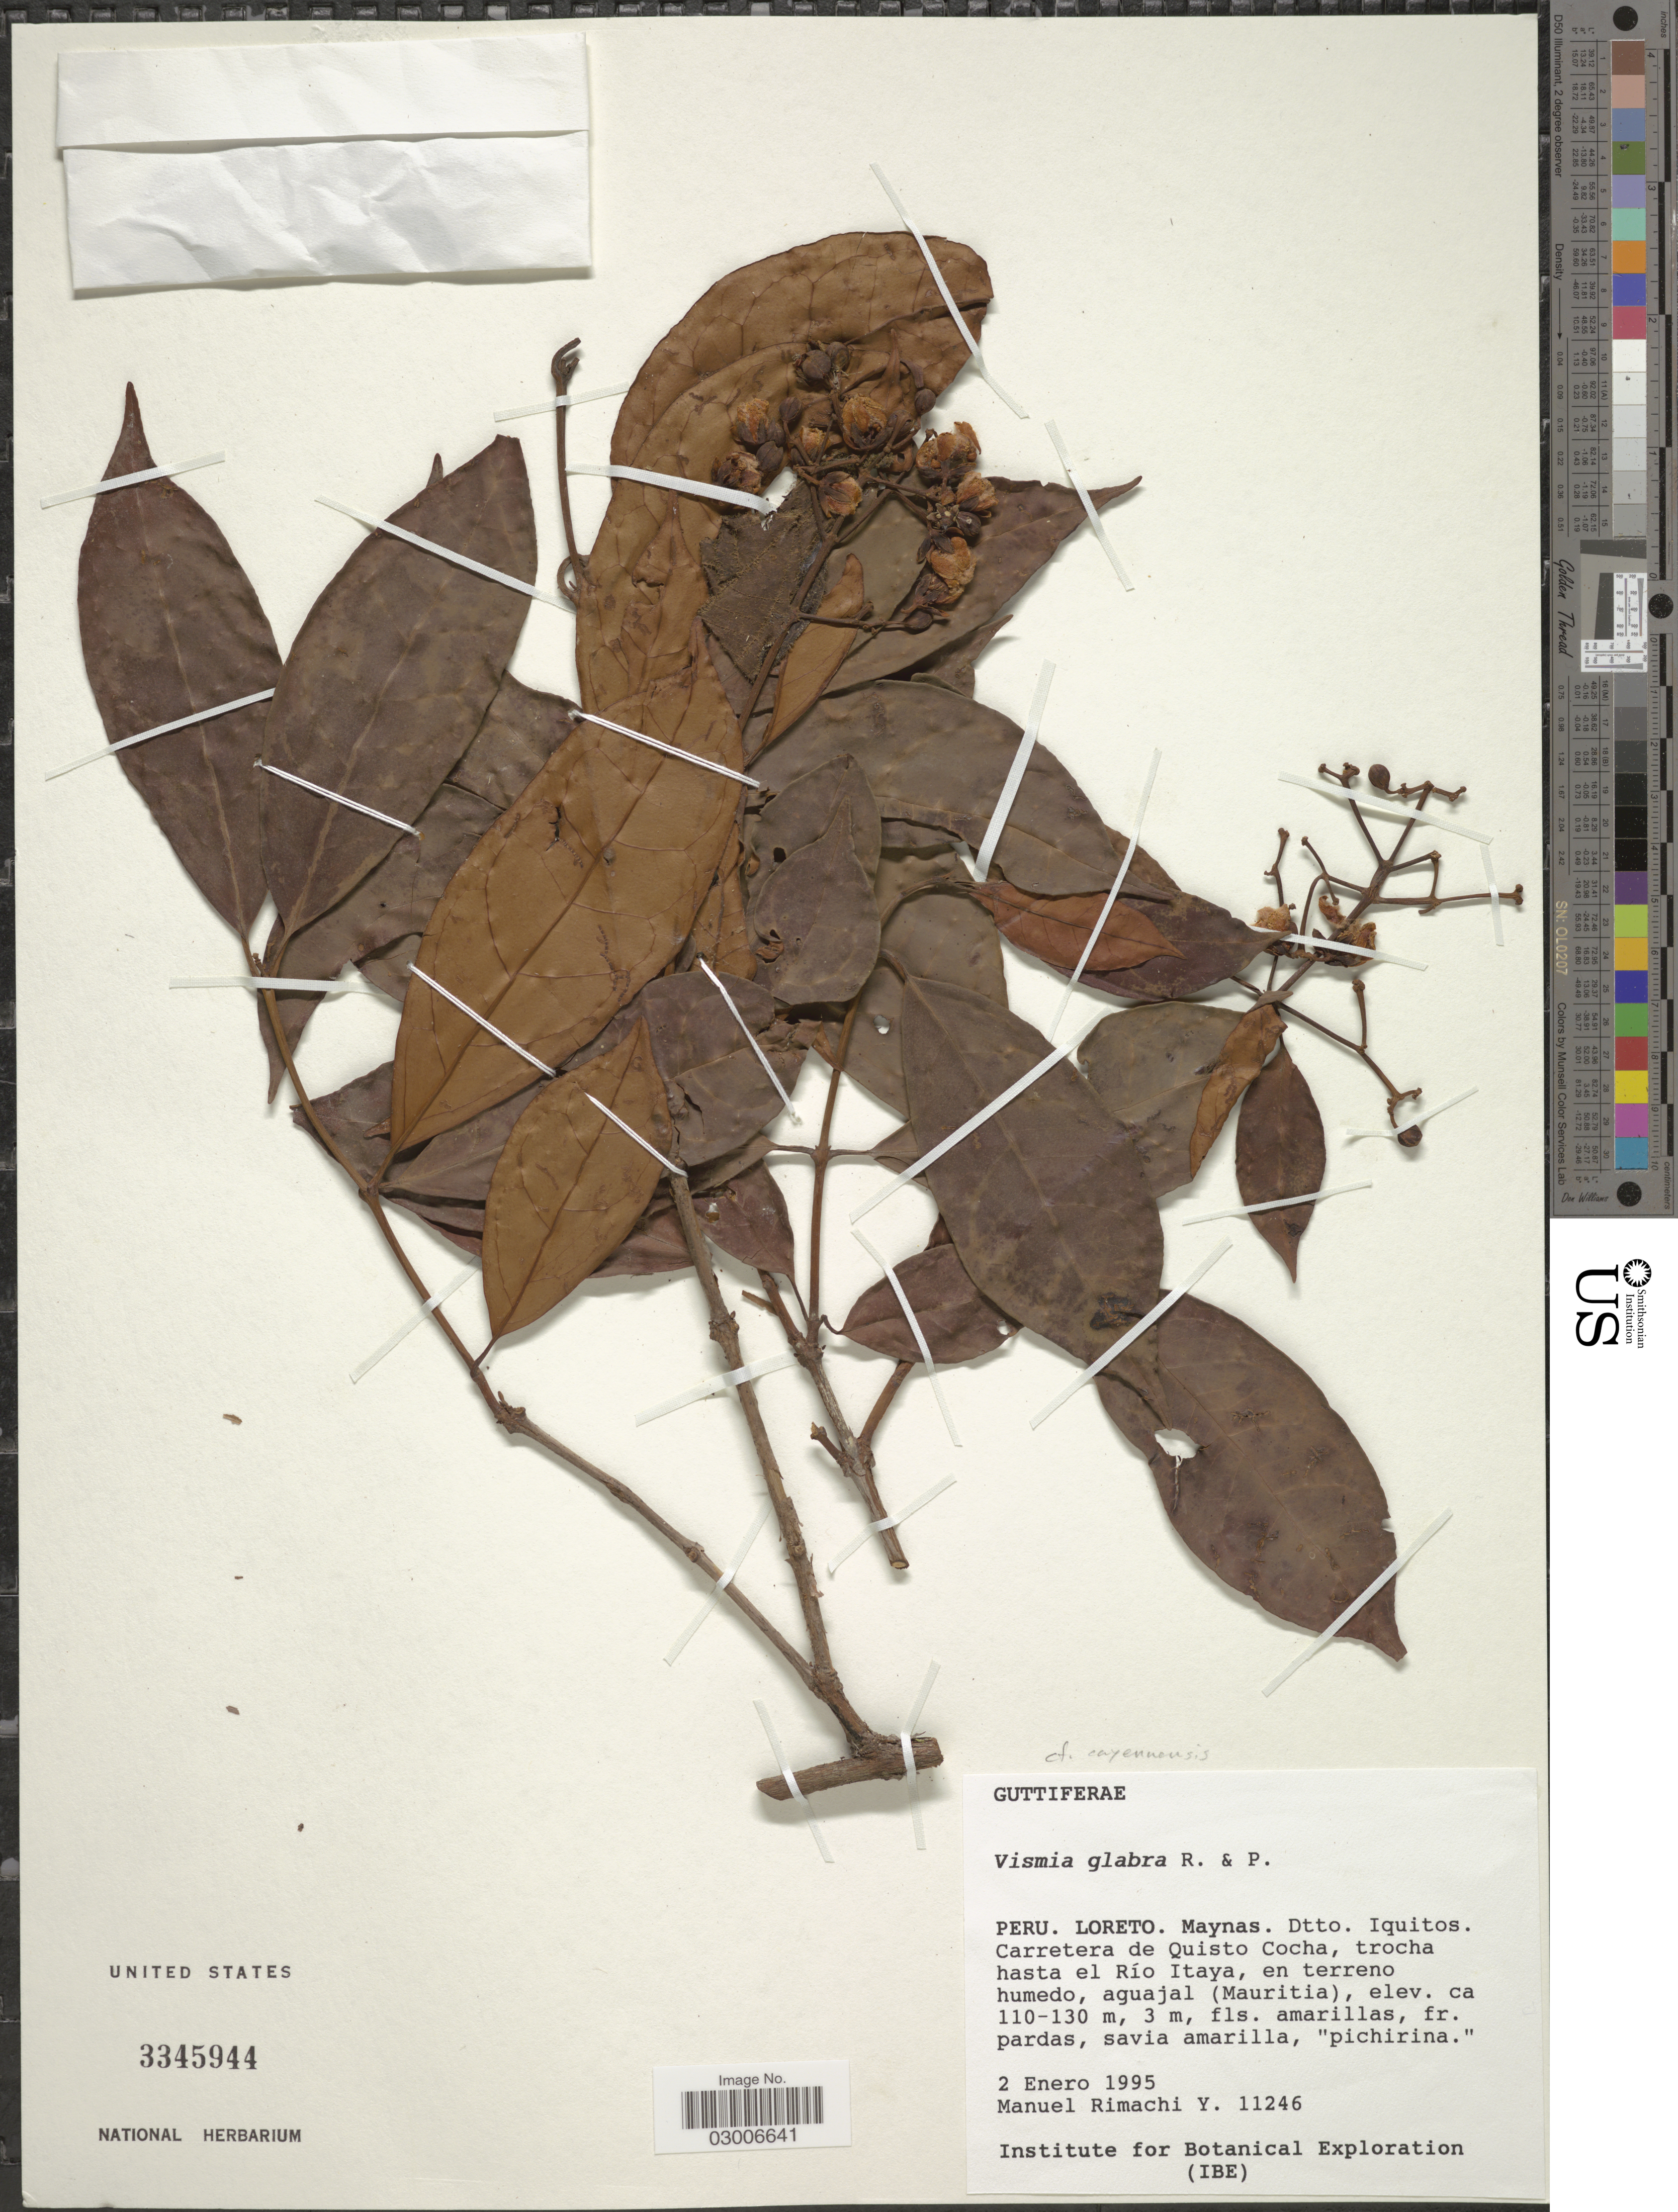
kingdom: Plantae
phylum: Tracheophyta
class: Magnoliopsida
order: Malpighiales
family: Hypericaceae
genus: Vismia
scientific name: Vismia cayennensis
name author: (Jacq.) Pers.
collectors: M. Rimachi Y.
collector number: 11246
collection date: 1995-01-02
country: Peru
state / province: Loreto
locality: Maynas, Dtto. Iquitos, Carretera de Quisto Cocha, trocha hasta el Río Itaya, en terreno humedo, aguajal (Mauritia).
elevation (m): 110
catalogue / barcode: US 3345944